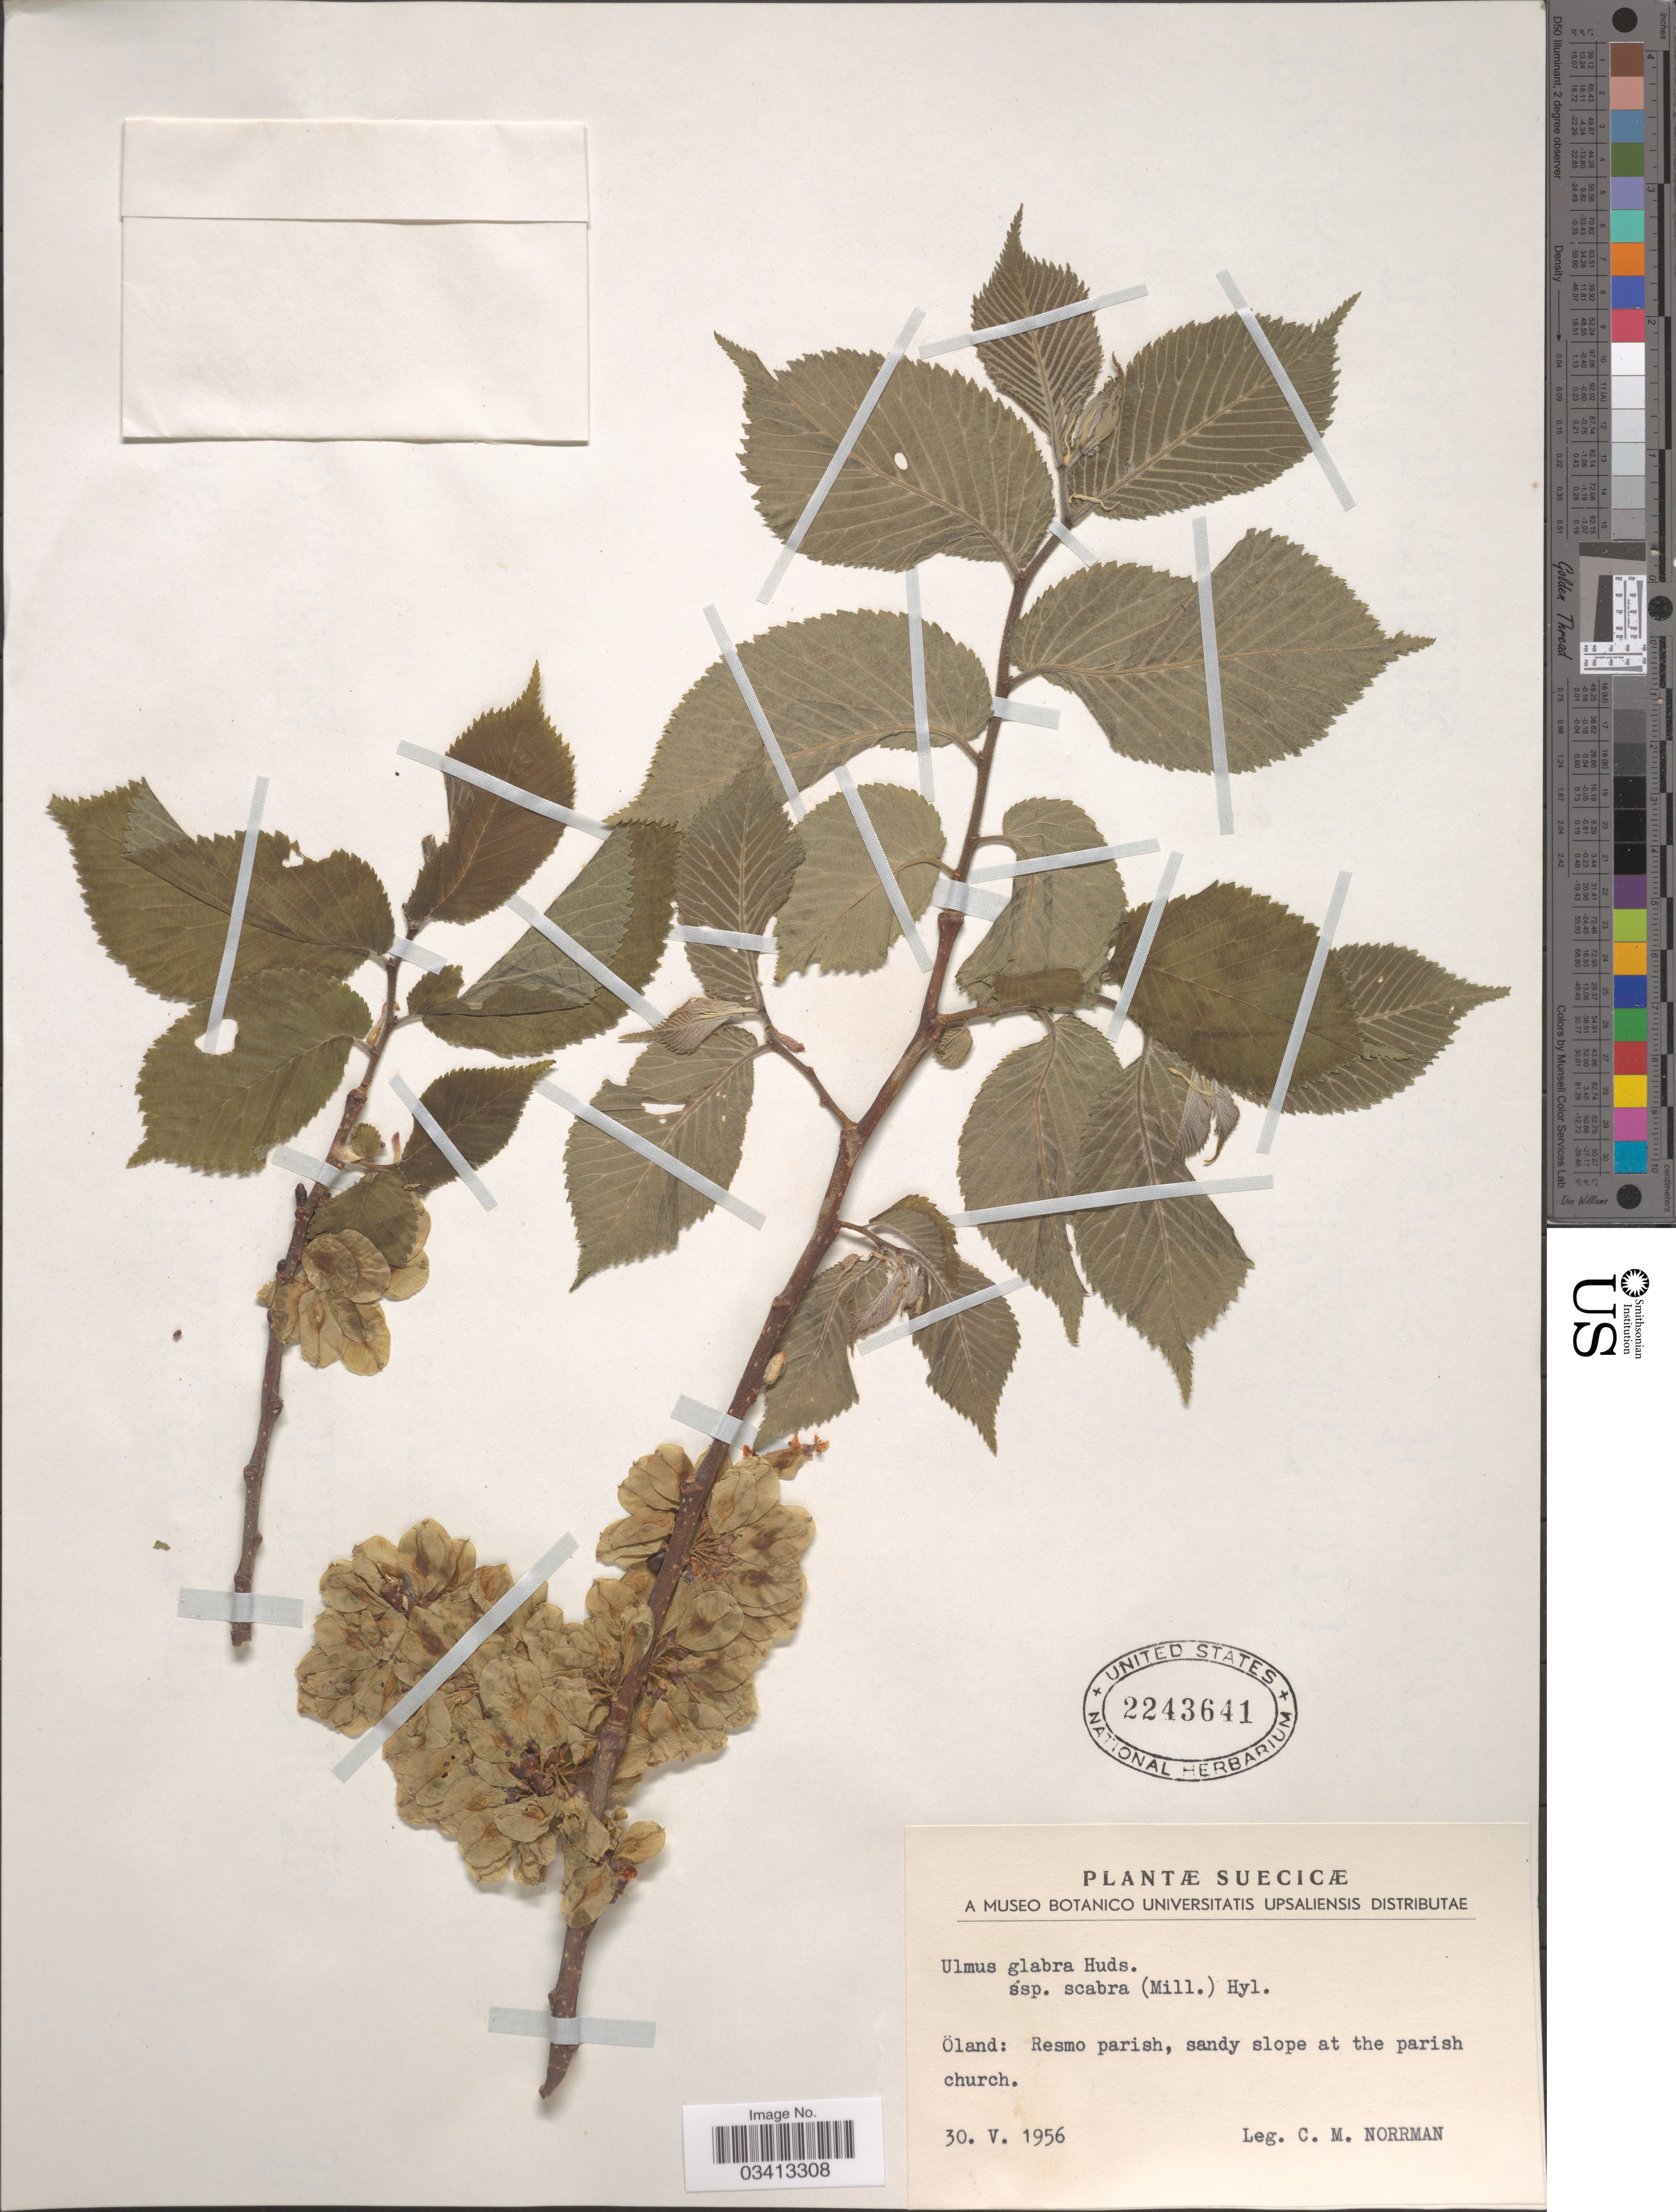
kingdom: Plantae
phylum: Tracheophyta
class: Magnoliopsida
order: Rosales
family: Ulmaceae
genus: Ulmus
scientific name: Ulmus glabra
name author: Huds.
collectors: C. Norrman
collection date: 1956-05-30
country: Sweden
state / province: Kalmar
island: Oland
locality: Suecicæ. Öland: Resmo parish, sandy slope at the parish church.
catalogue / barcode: US 2243641